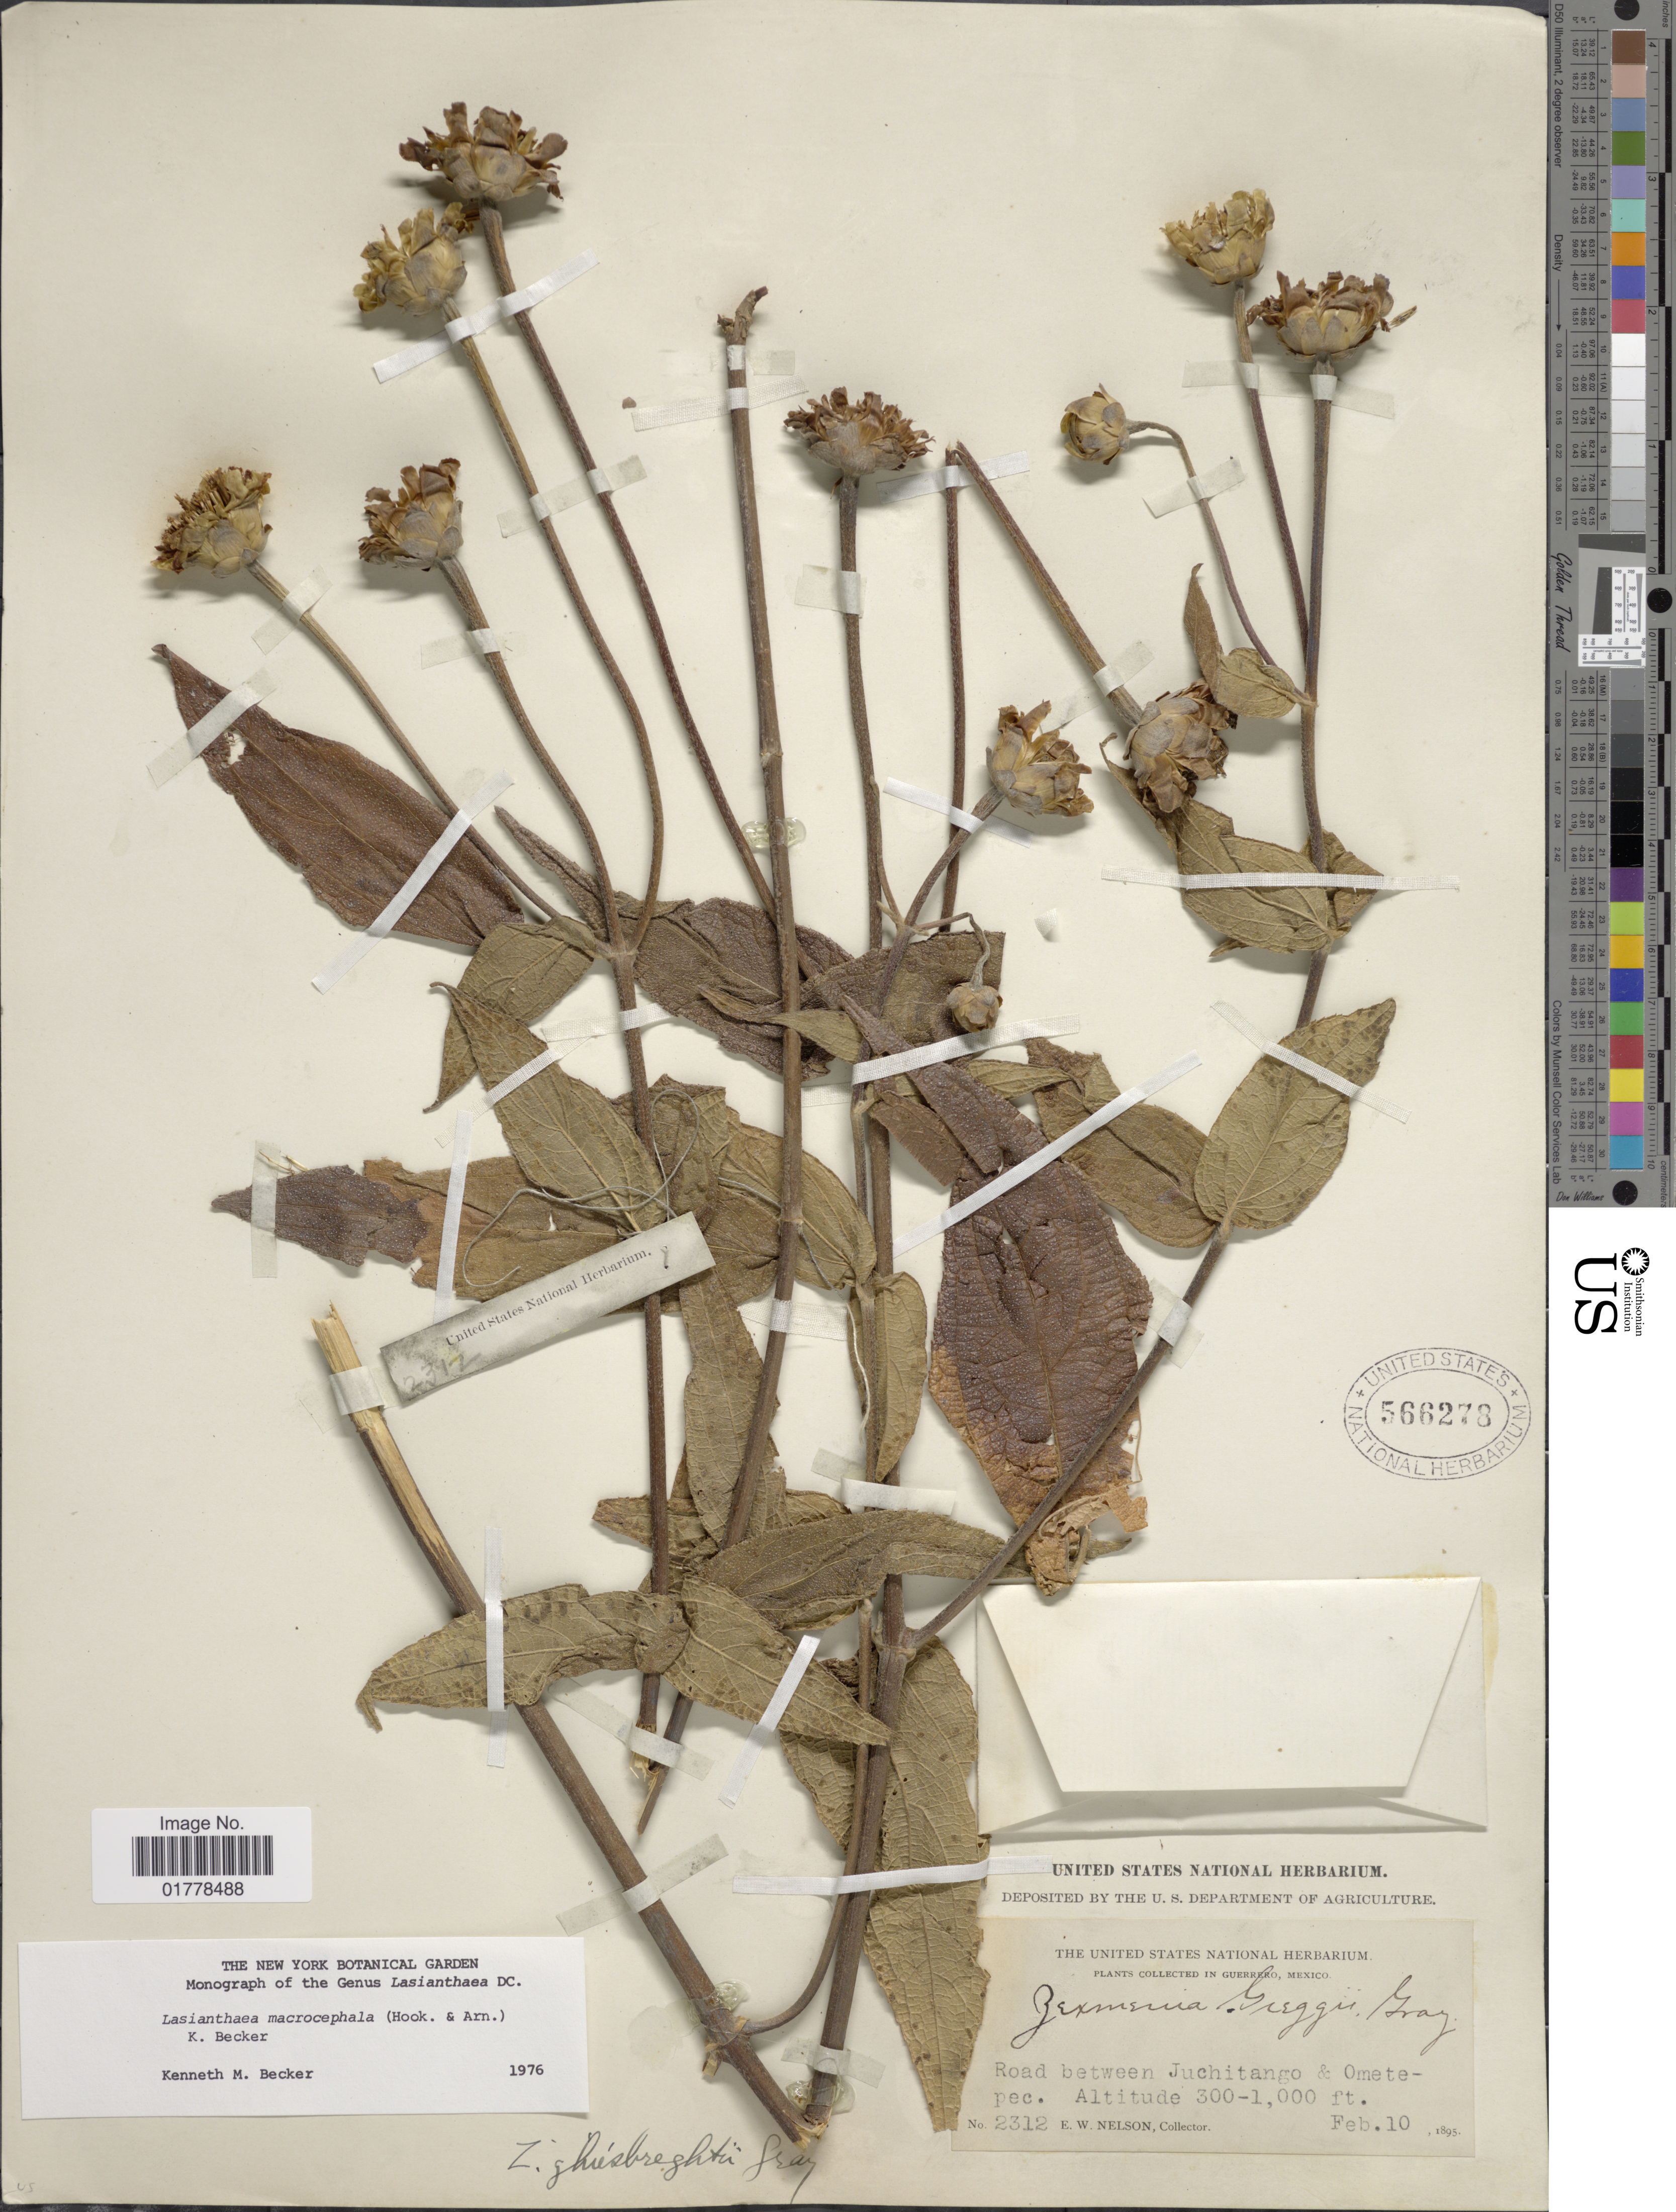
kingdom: Plantae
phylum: Tracheophyta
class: Magnoliopsida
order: Asterales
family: Asteraceae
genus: Lasianthaea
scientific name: Lasianthaea macrocephala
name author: (Hook. & Arn.) K.M. Becker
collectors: E. W. Nelson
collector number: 2312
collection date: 1895-02-10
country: Mexico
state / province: Guerrero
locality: In Guerrero, Mexico. Road between Juchitango & Ometepec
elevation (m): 91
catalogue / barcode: US 566278